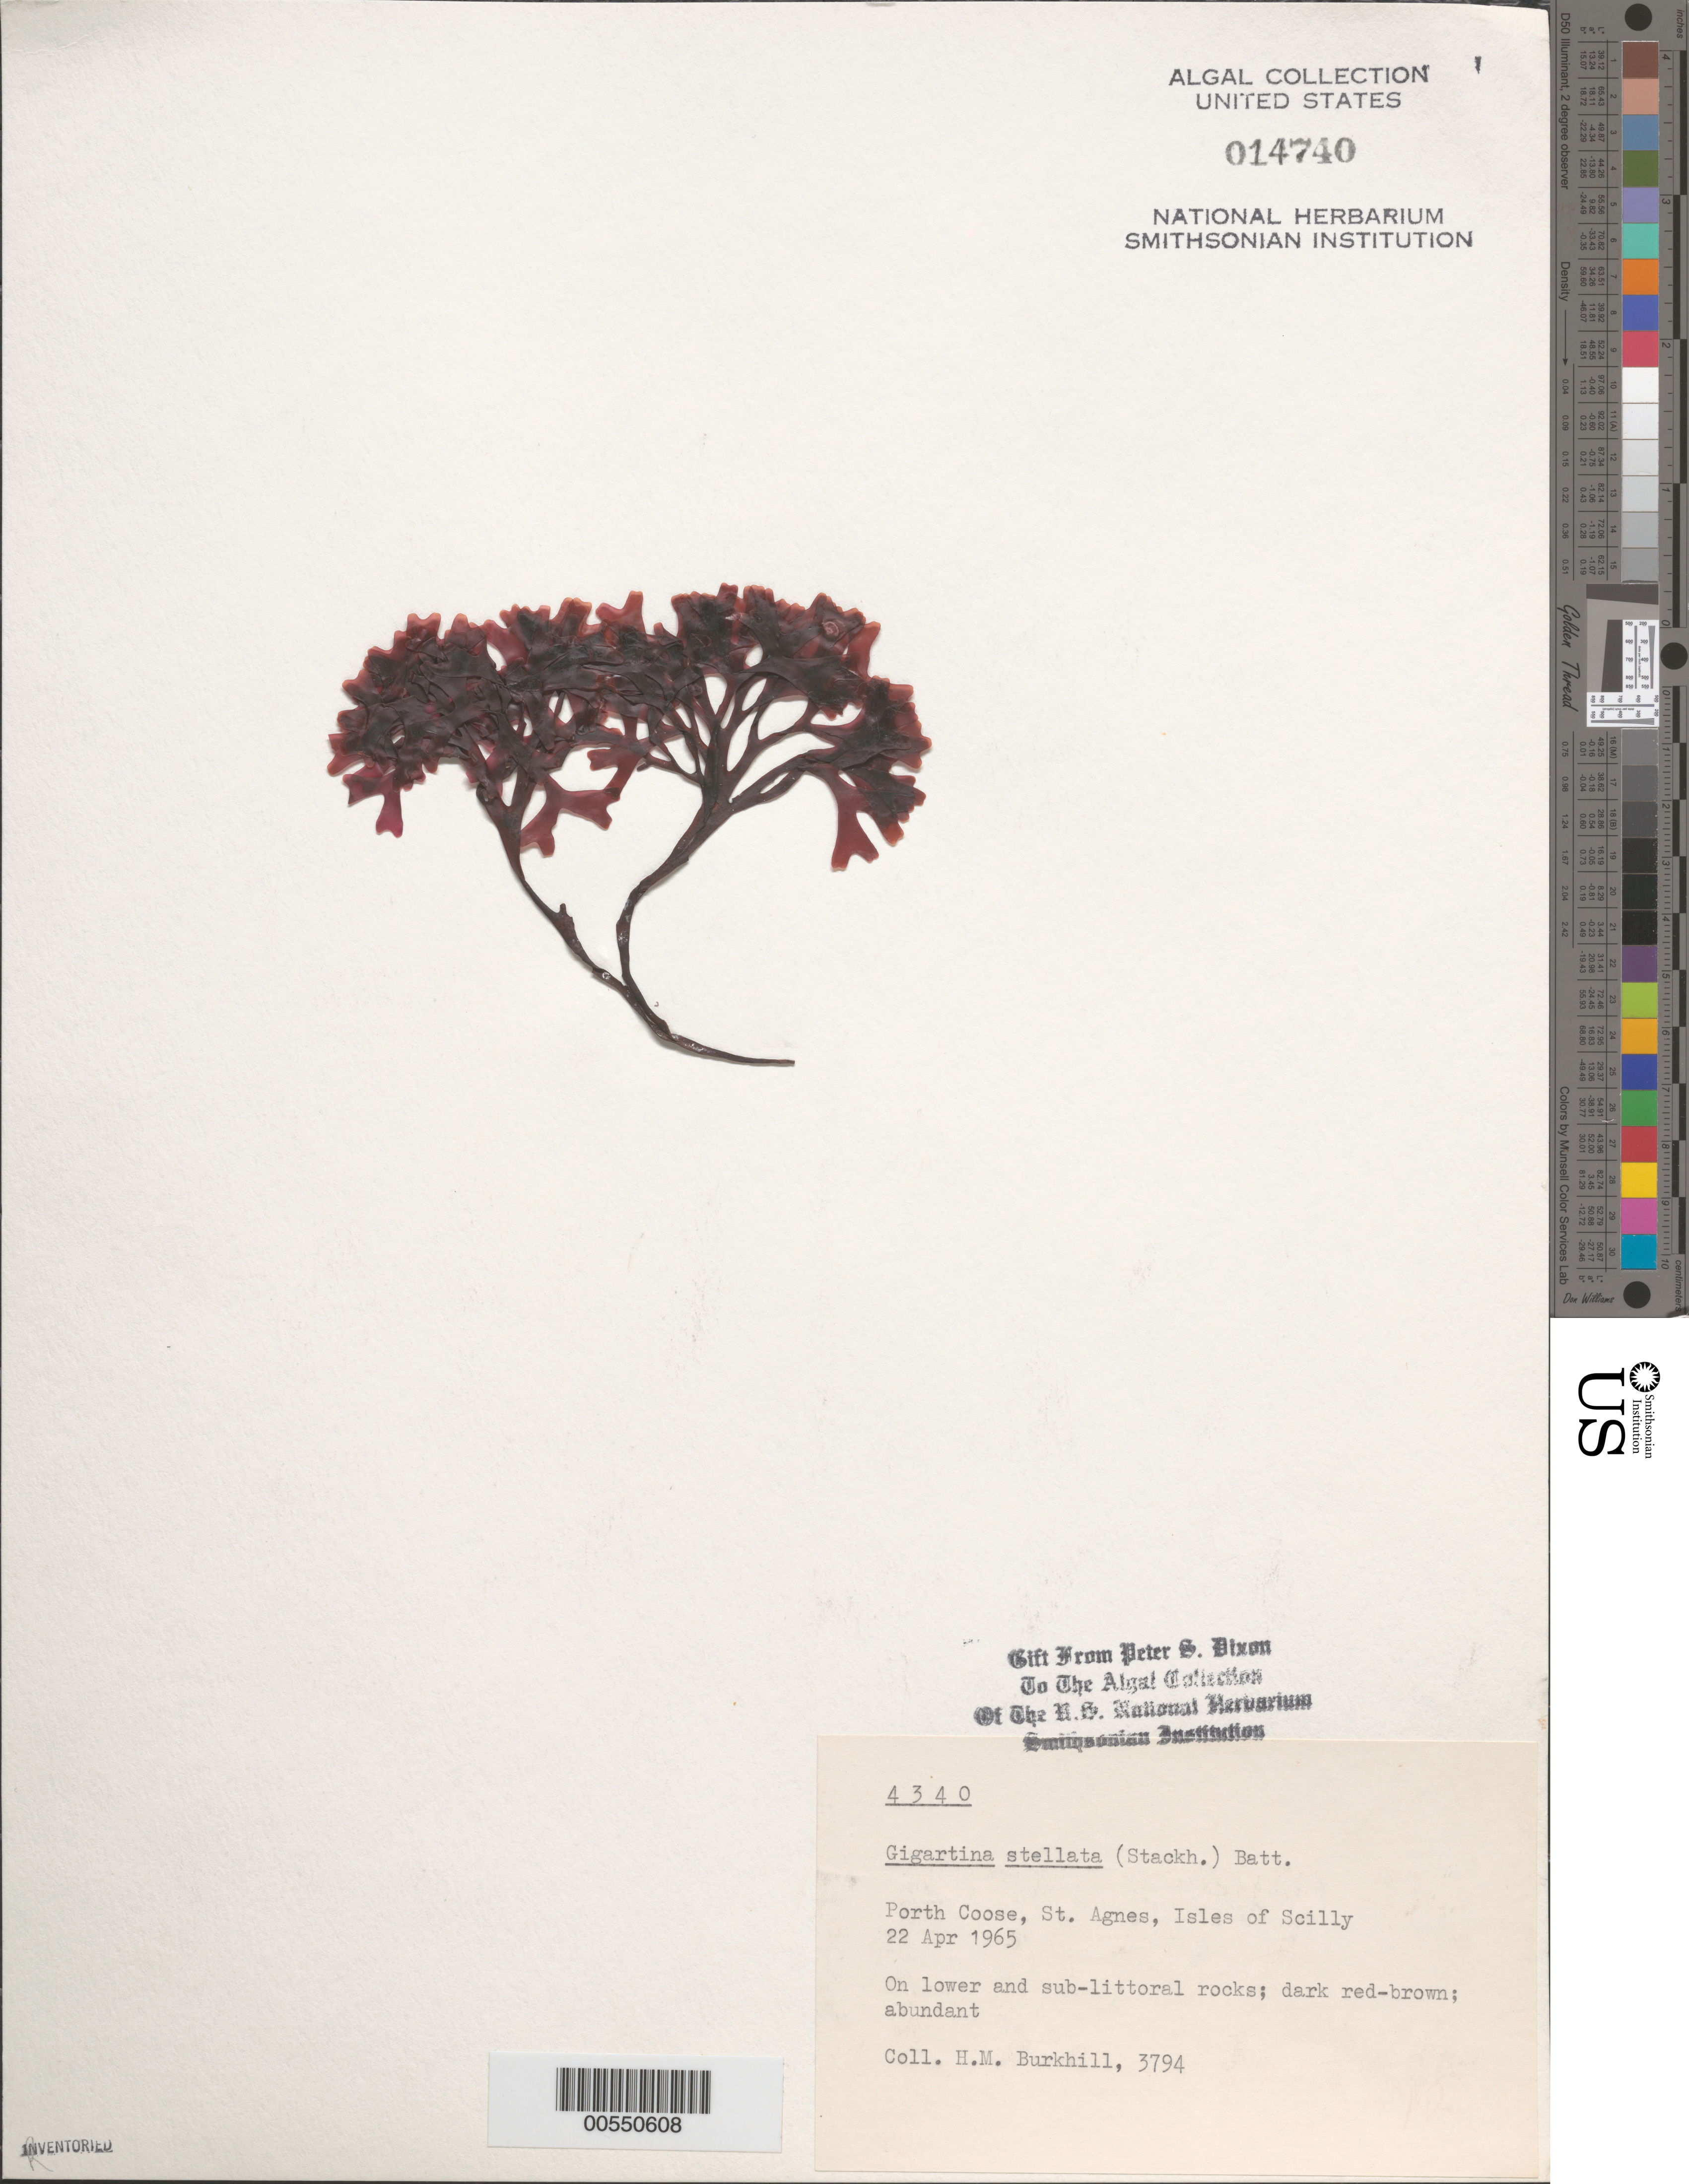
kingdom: Plantae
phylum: Rhodophyta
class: Florideophyceae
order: Gigartinales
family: Phyllophoraceae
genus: Mastocarpus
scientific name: Mastocarpus stellatus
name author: (Stackh.) Guiry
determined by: Algae name updating Project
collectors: H. M. Burkill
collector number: HMB 3794, PSD 4340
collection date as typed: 22 Apr 1965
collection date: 1965-04-22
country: United Kingdom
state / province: England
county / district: Council of the Isles of Scilly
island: St. Agnes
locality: Porth Coose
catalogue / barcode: US 14740